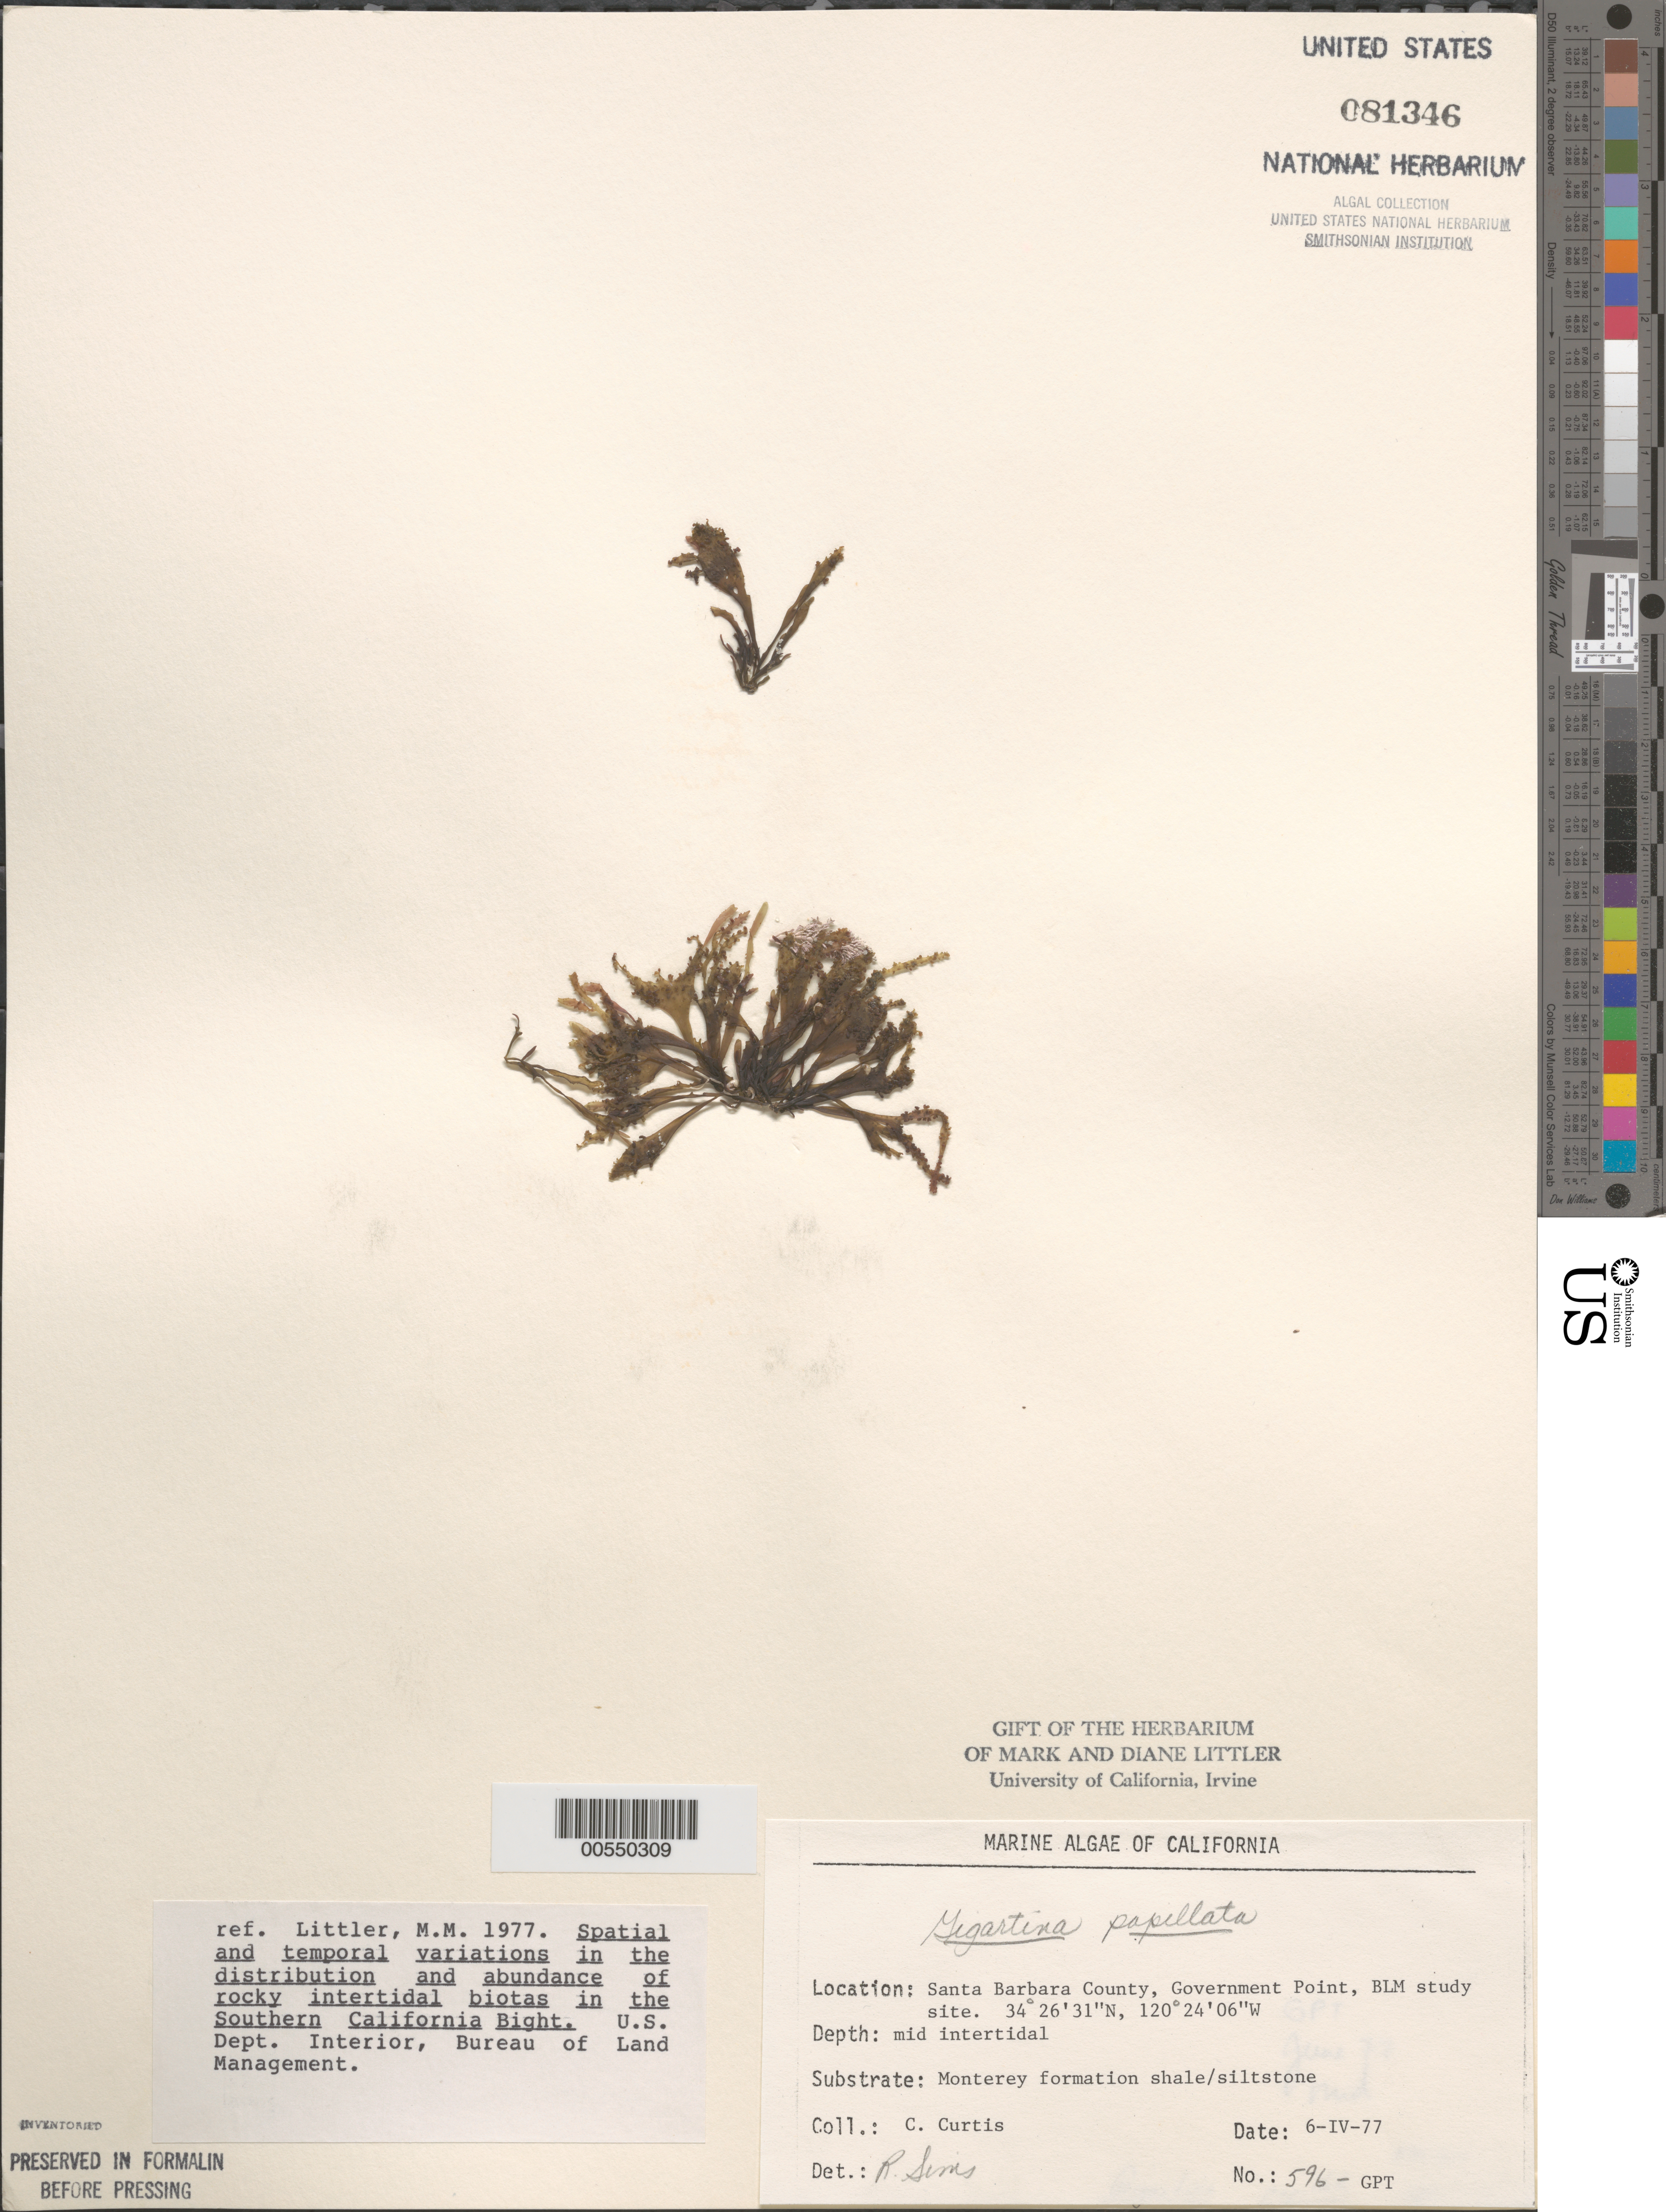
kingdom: Plantae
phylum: Rhodophyta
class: Florideophyceae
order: Gigartinales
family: Phyllophoraceae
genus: Mastocarpus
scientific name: Mastocarpus papillatus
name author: (C. Agardh) Kütz.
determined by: Algae name updating Project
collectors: C. Curtis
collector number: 596-gpt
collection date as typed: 06 Apr 1977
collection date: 1977-04-06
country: United States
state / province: California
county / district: Santa Barbara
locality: Government Point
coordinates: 34 26'31"N, 120 24'06"W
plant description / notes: BLM-SOCALBIGHT Rocky Intertidal Survey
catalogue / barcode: US 81346